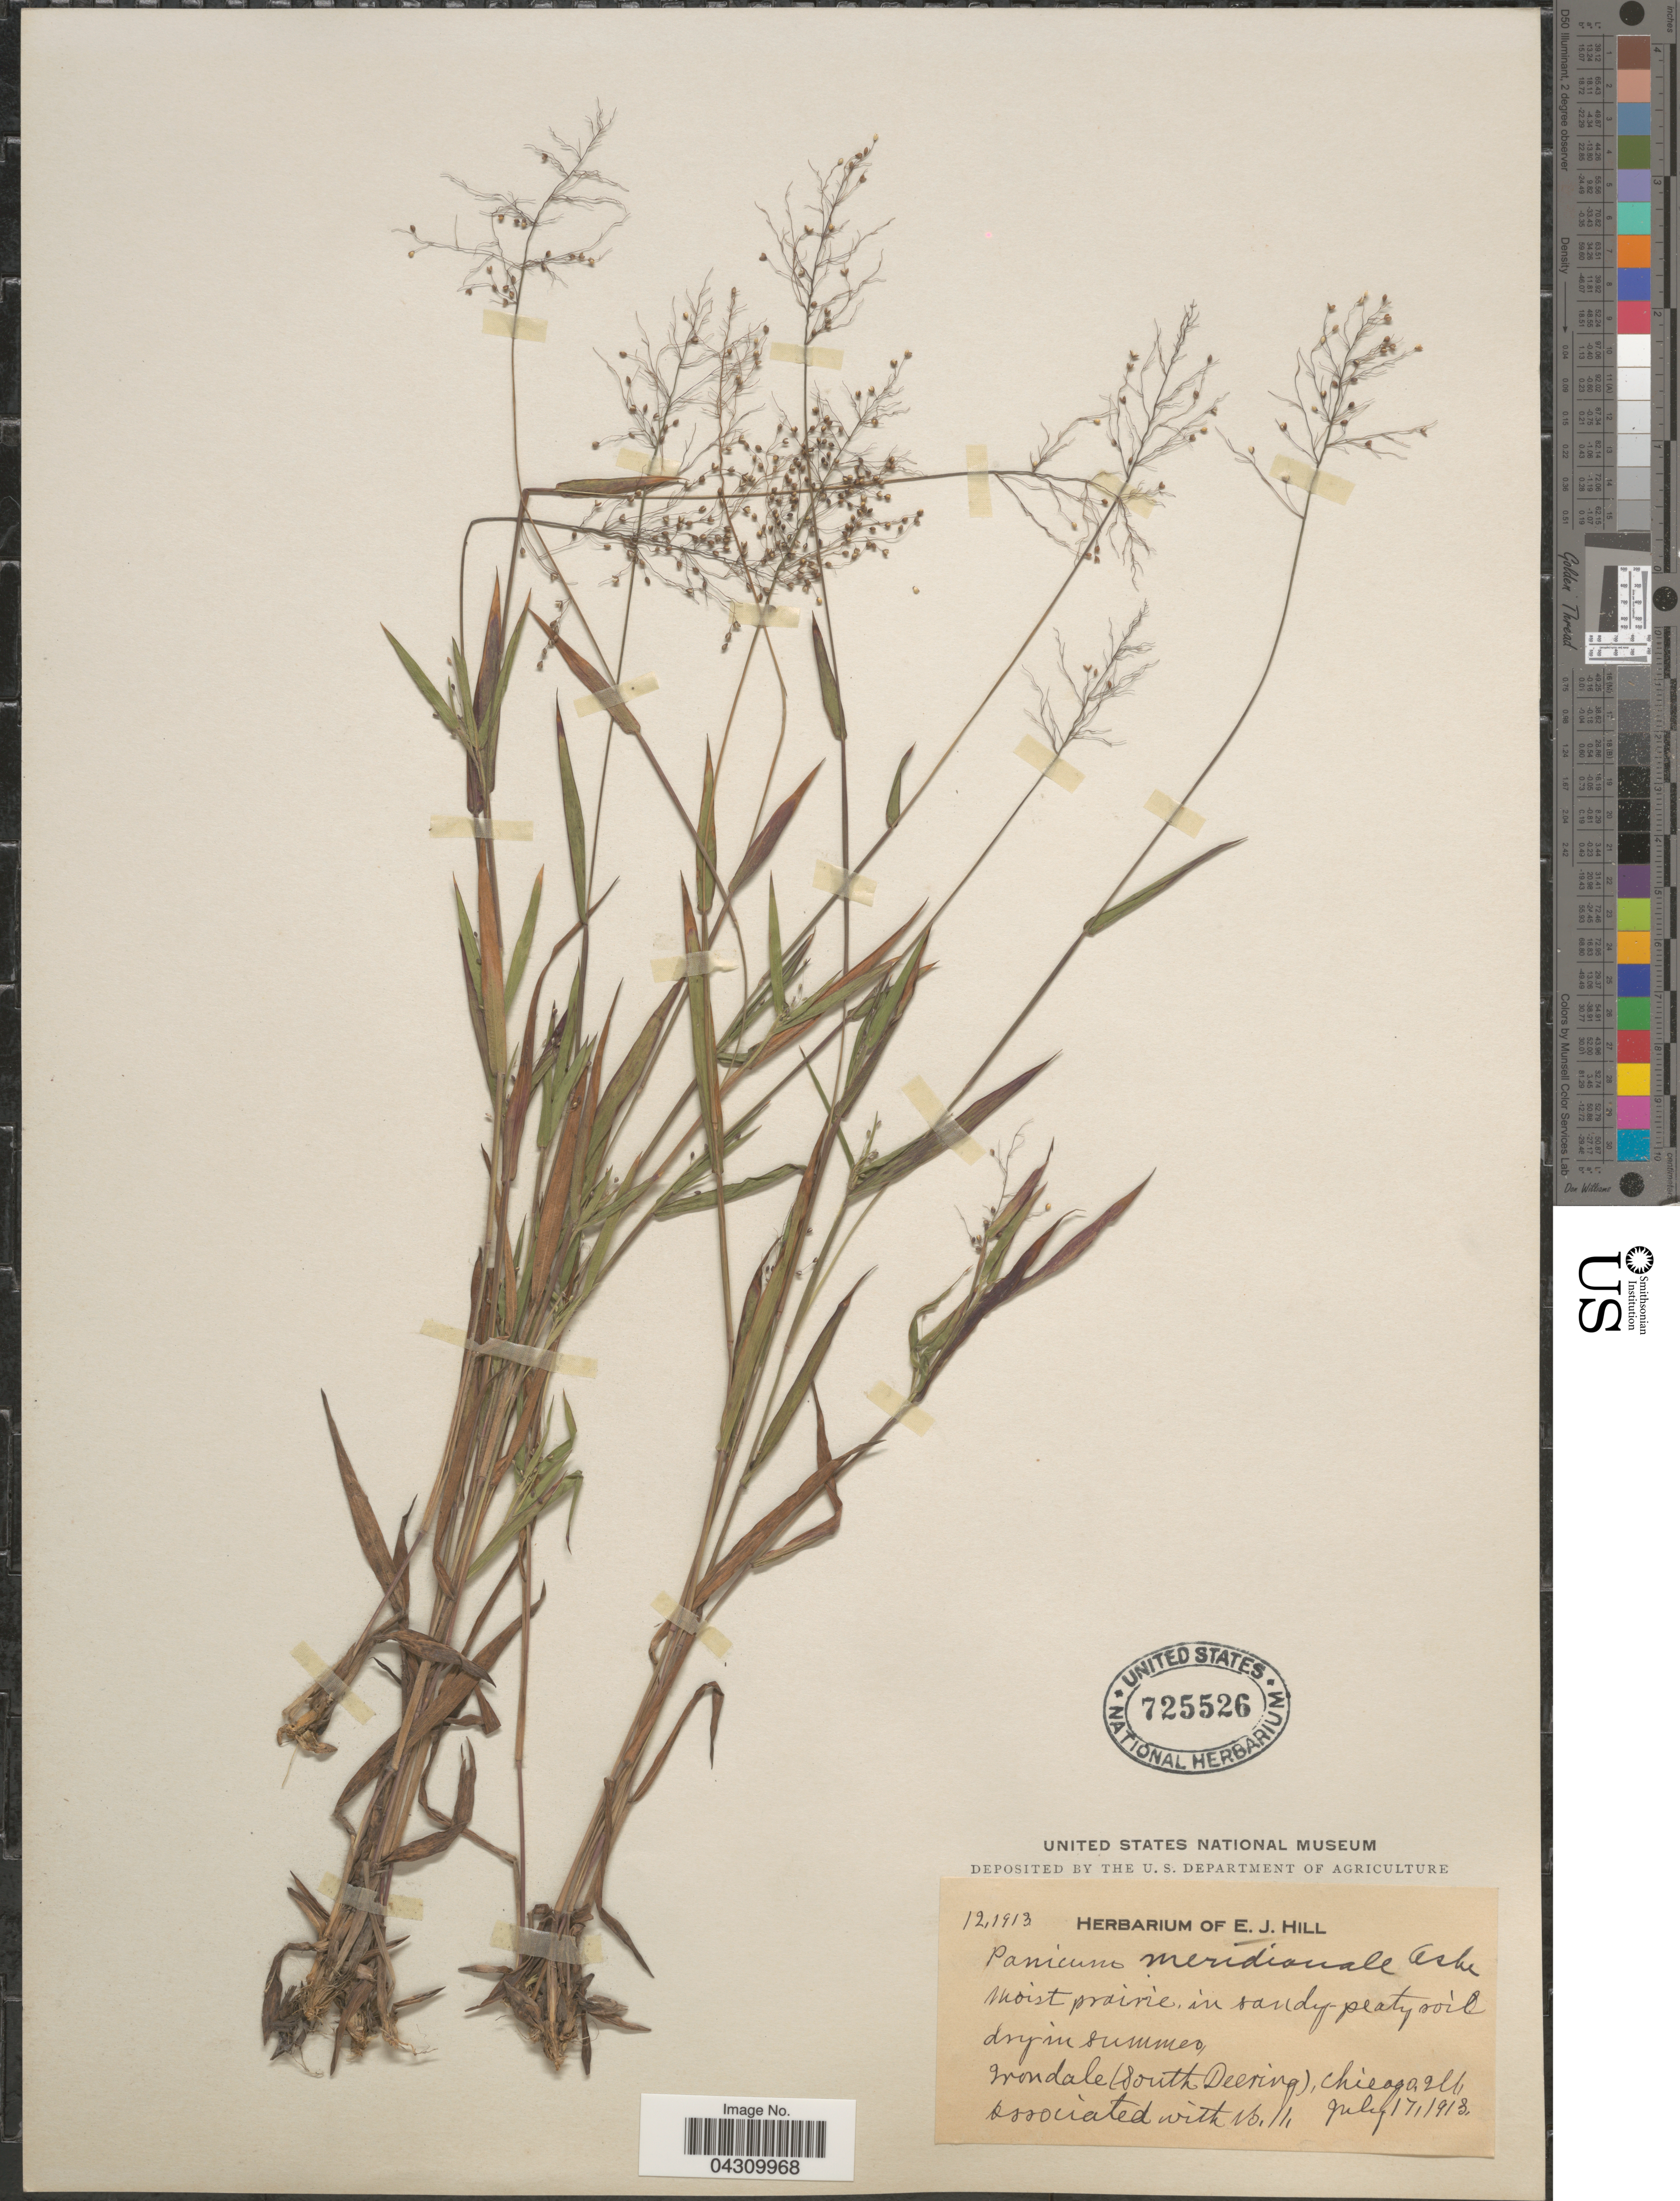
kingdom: Plantae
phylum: Tracheophyta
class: Liliopsida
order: Poales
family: Poaceae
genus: Dichanthelium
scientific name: Dichanthelium acuminatum var. acuminatum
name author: (Sw.) Gould & C.A. Clark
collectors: Ex herb. E. J. Hill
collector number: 12,1913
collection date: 1913-07-17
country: United States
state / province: Illinois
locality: Irondale (South Deering), Chicago.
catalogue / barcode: US 725526